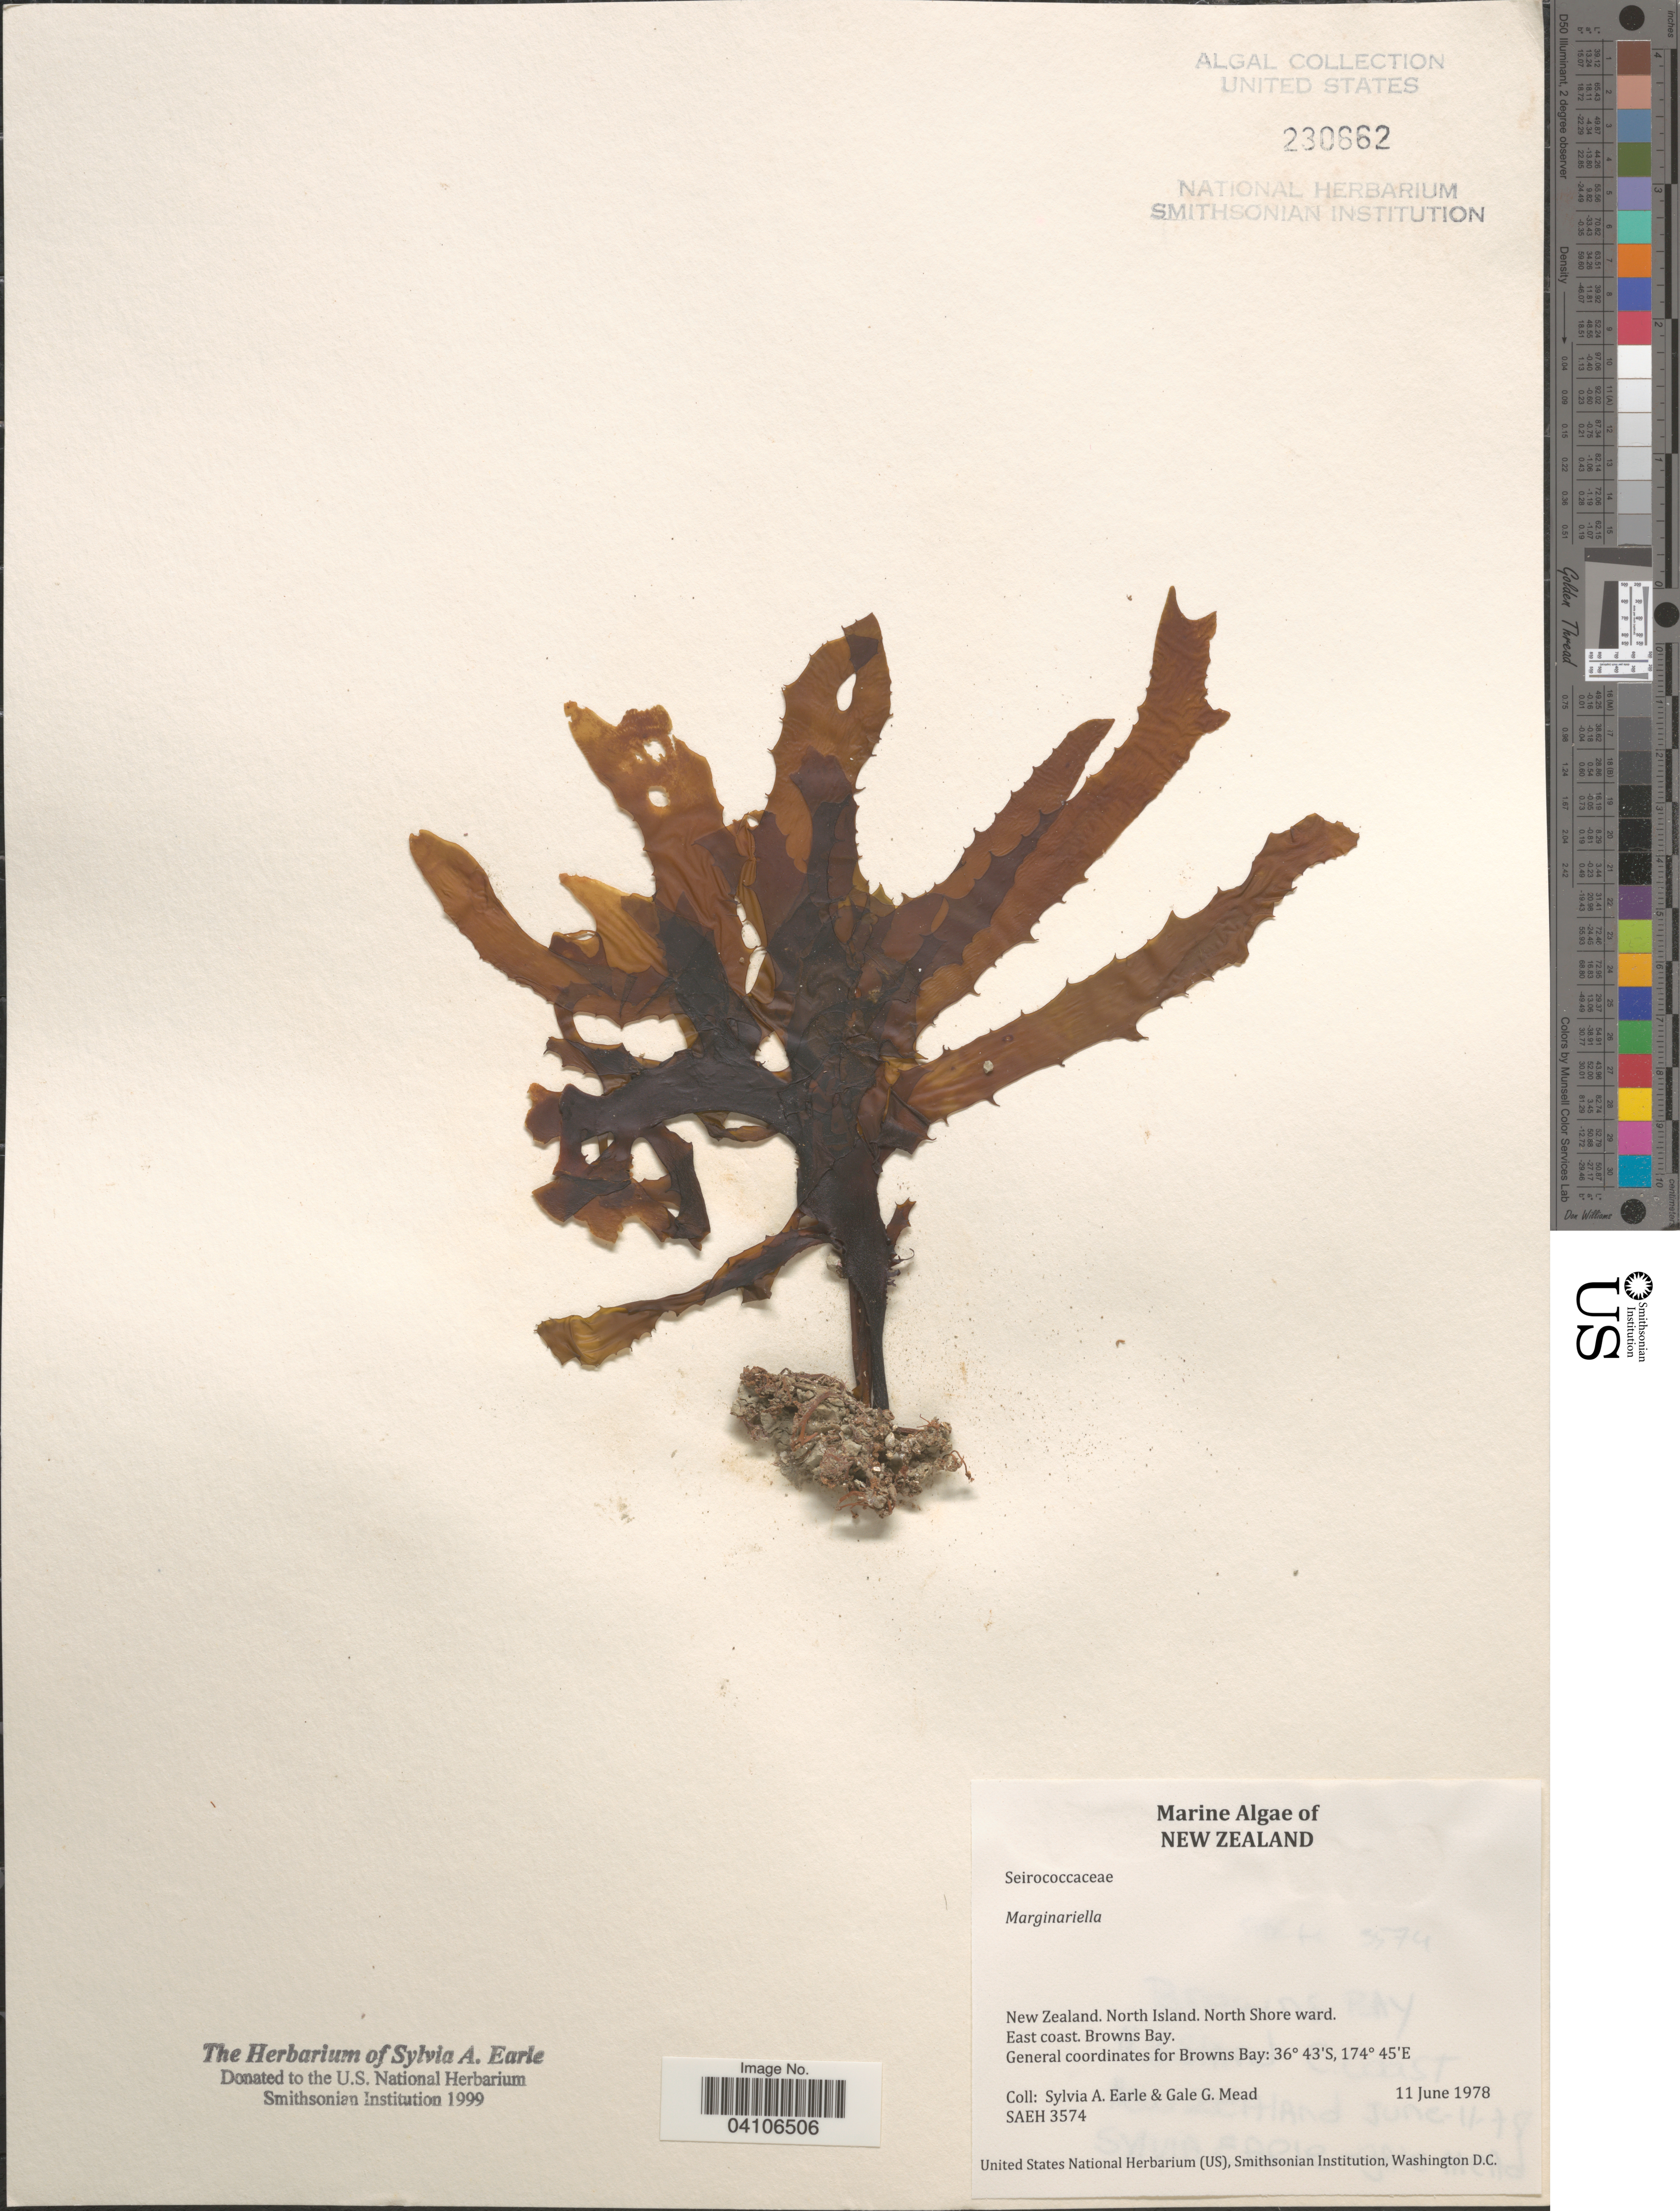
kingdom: Chromista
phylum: Ochrophyta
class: Phaeophyceae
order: Fucales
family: Seirococcaceae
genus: Marginariella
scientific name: Marginariella sp.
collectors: S. A. Earle & G. Mead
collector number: SAEH3574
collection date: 1978-06-11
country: New Zealand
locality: North Island. North Shore ward. East coast. Browns Bay.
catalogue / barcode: US 230662